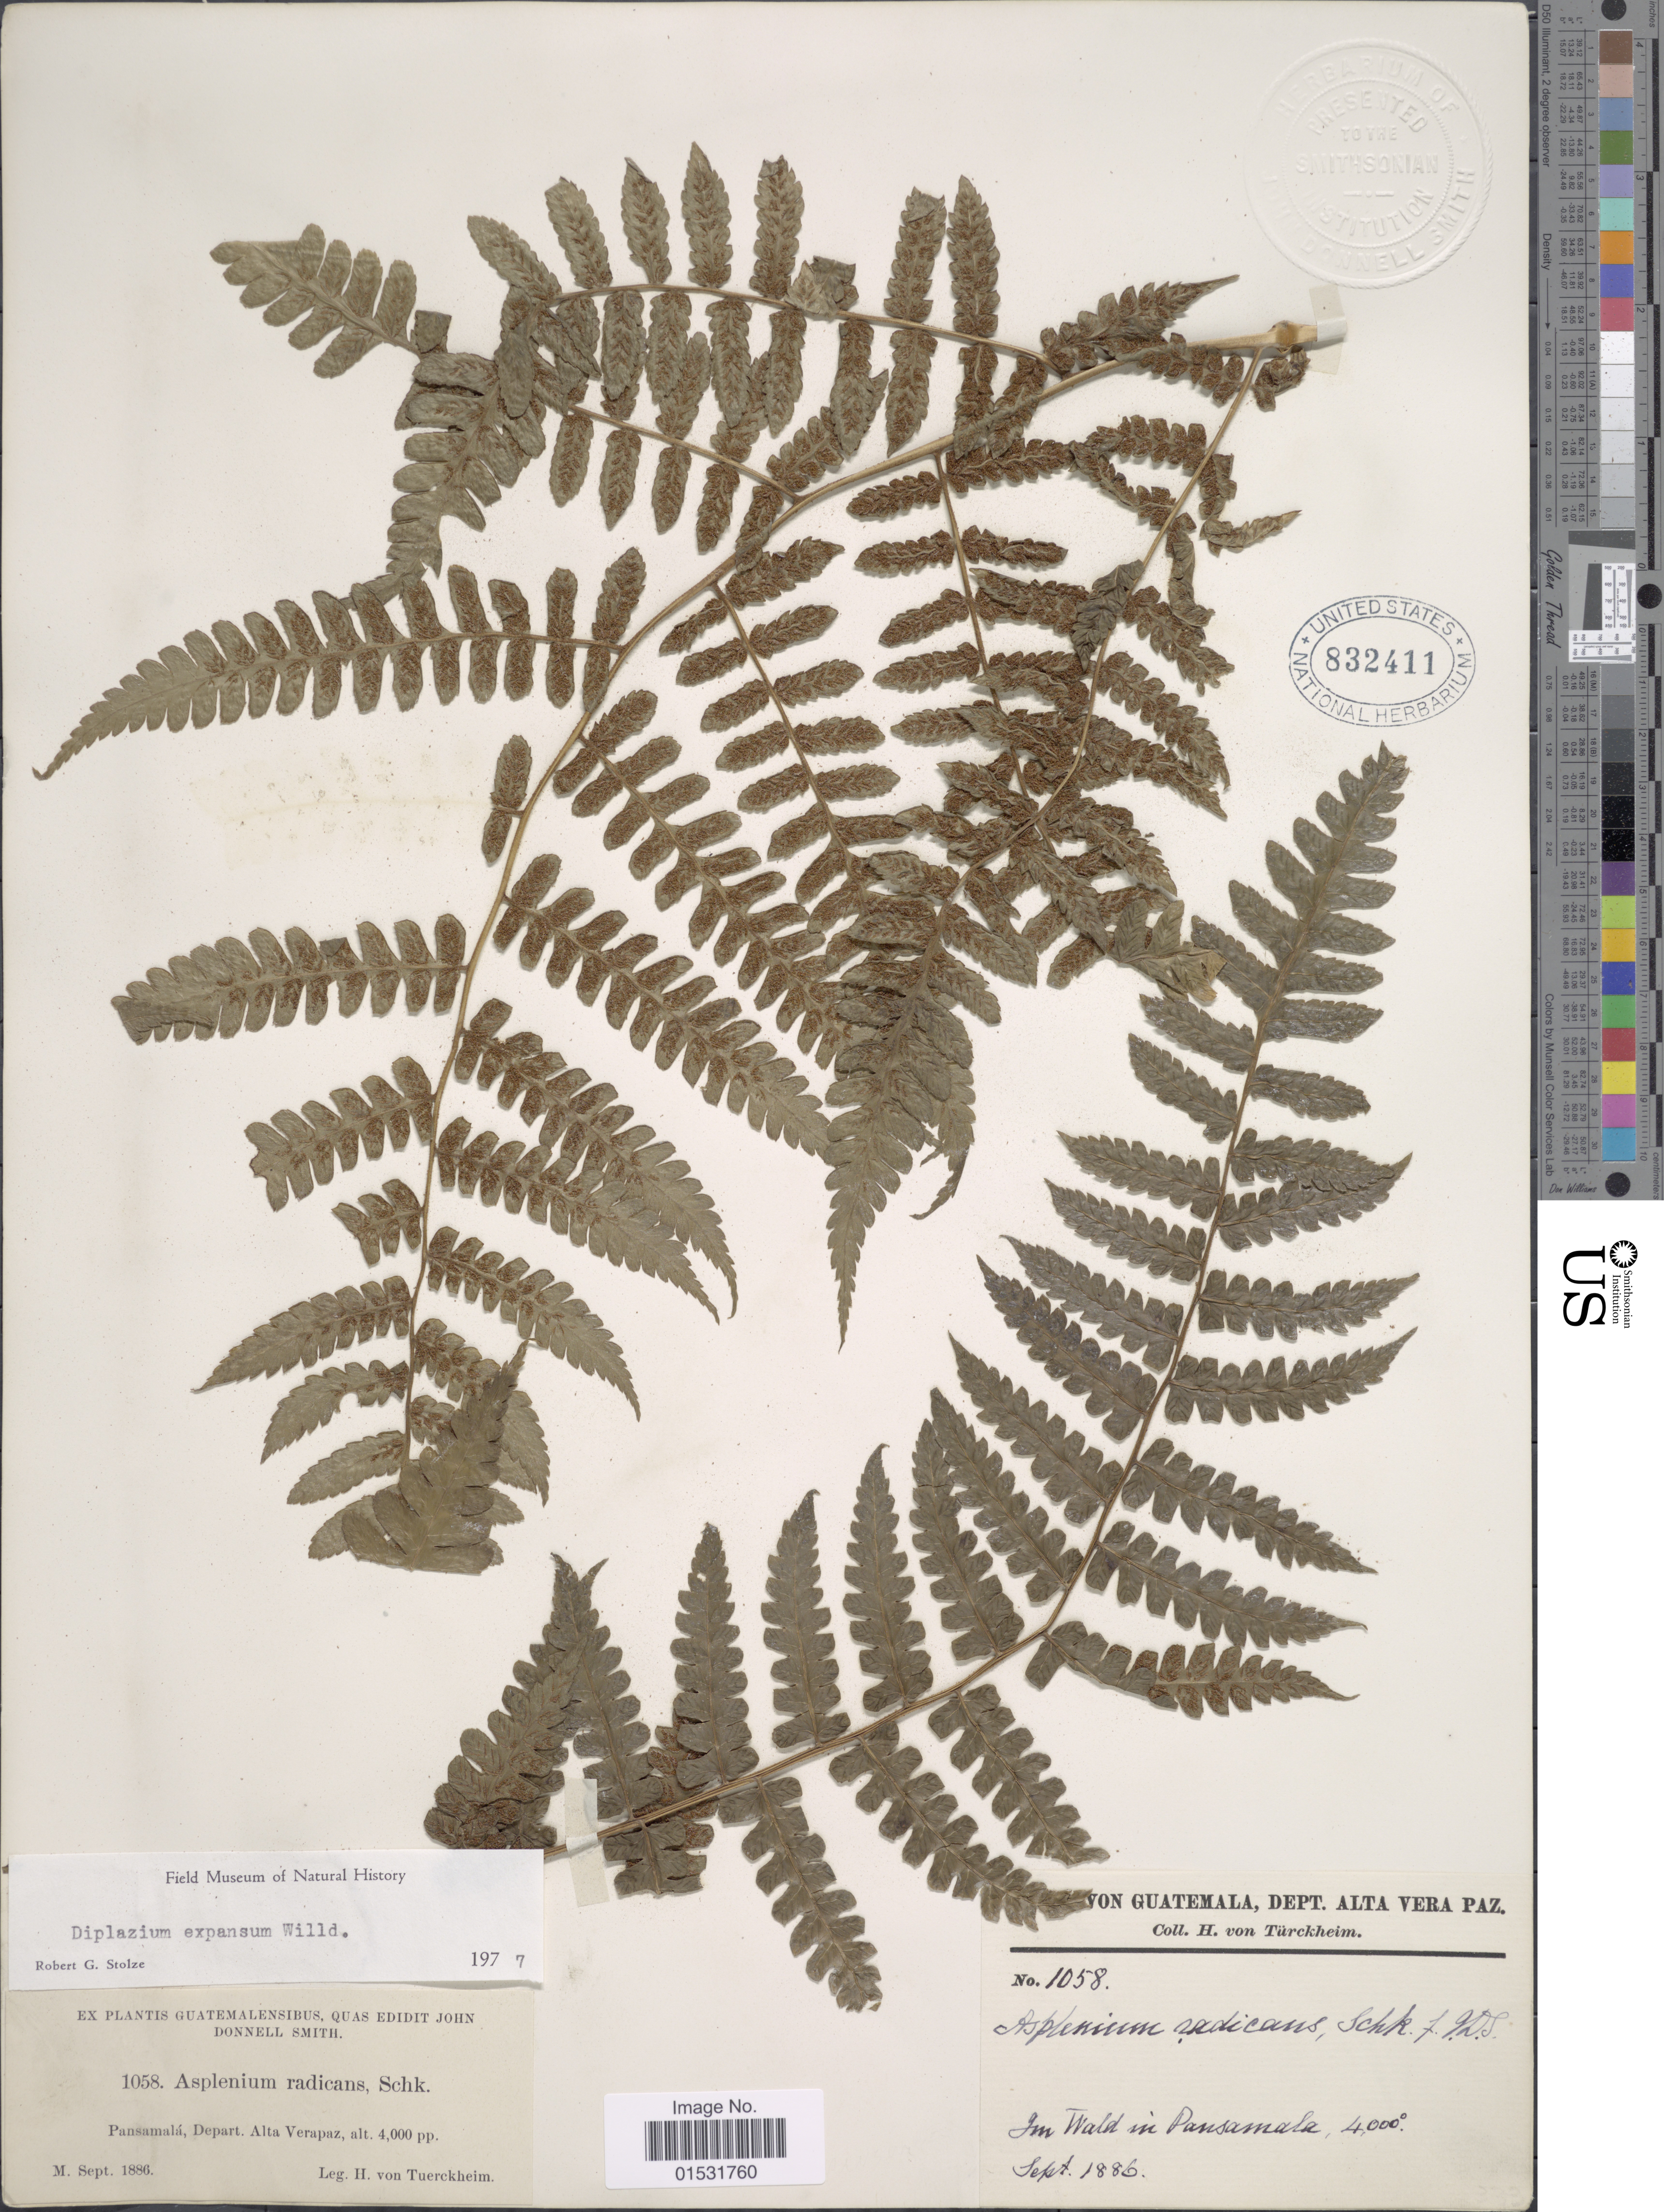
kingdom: Plantae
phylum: Tracheophyta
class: Polypodiopsida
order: Polypodiales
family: Athyriaceae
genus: Diplazium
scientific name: Diplazium hians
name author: Kunze ex Klotzsch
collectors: H. von Türckheim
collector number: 1058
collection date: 1886-09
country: Guatemala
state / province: Alta Verapaz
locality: Pansamala, Depart. Alta Verapaz.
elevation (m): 1219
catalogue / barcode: US 832411